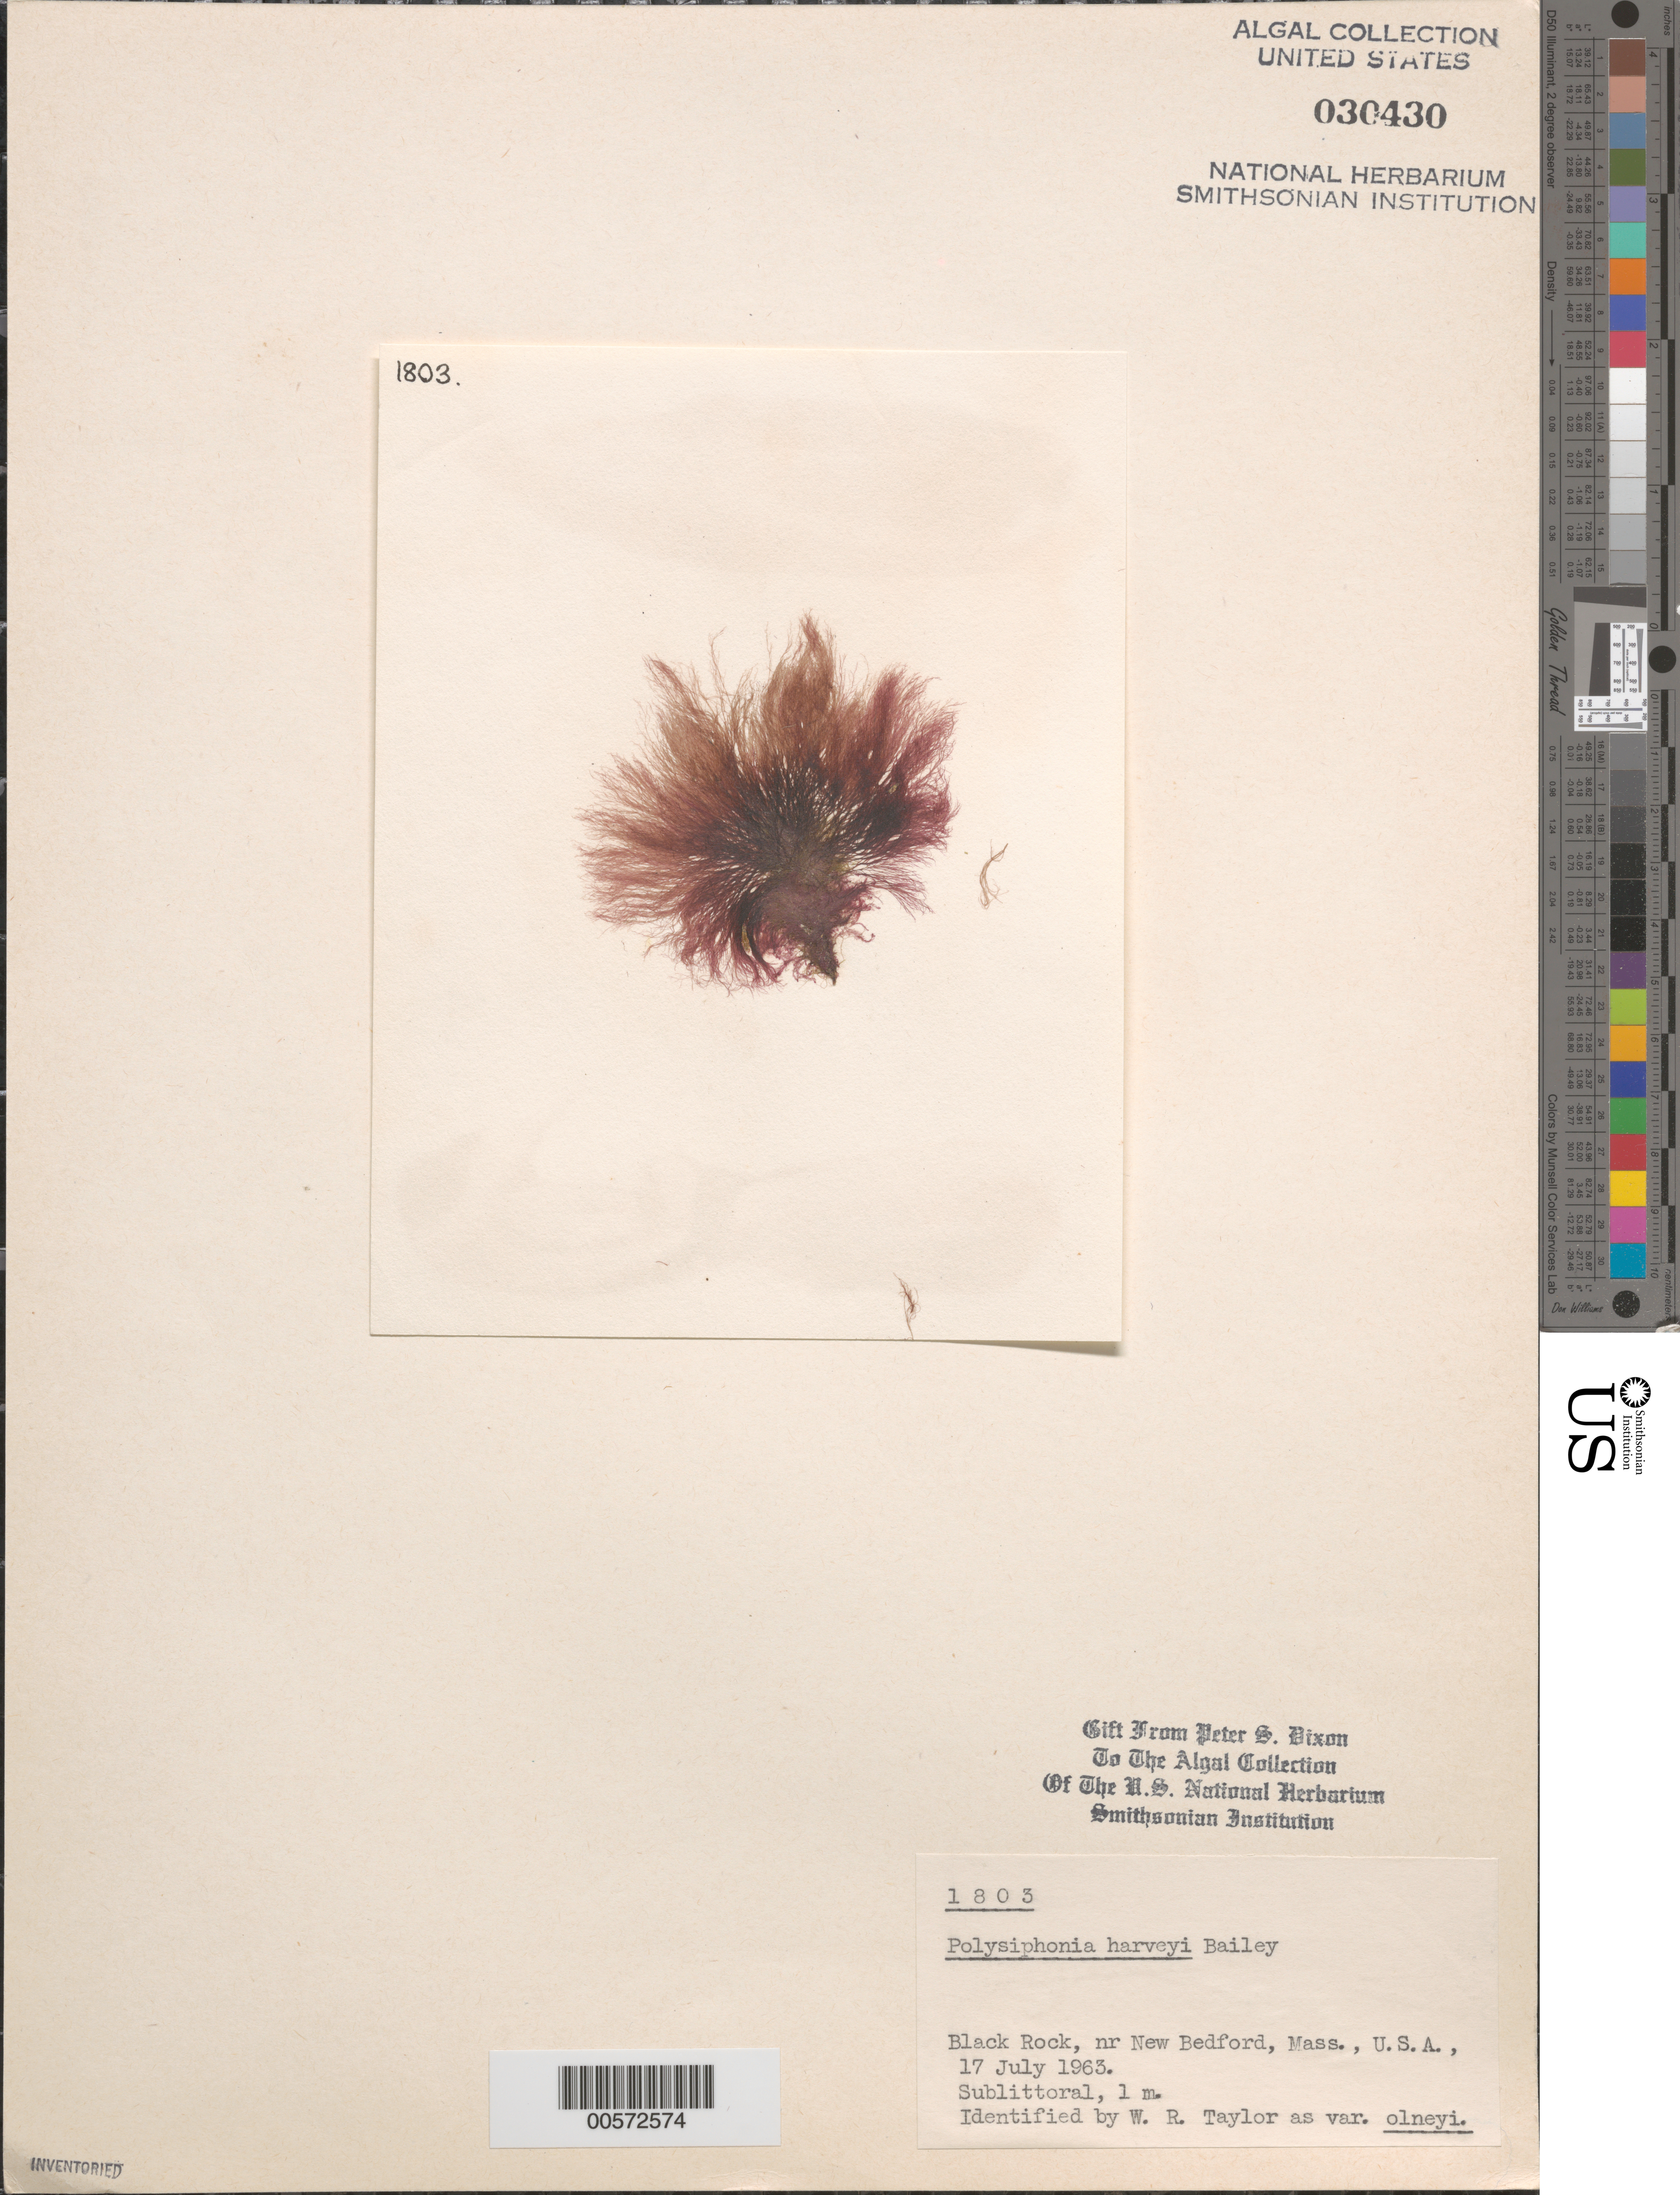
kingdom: Plantae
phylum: Rhodophyta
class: Florideophyceae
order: Ceramiales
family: Rhodomelaceae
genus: Melanothamnus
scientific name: Melanothamnus harveyi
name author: (Bailey) Diaz-Tapia & C.A. Maggs in Diaz-Tapia et al.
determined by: Algae name updating Project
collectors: P. S. Dixon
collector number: PSD 1803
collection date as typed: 17 Jul 1963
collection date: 1963-07-17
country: United States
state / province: Massachusetts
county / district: Bristol County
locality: Black Rock, near New Bedford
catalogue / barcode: US 30430